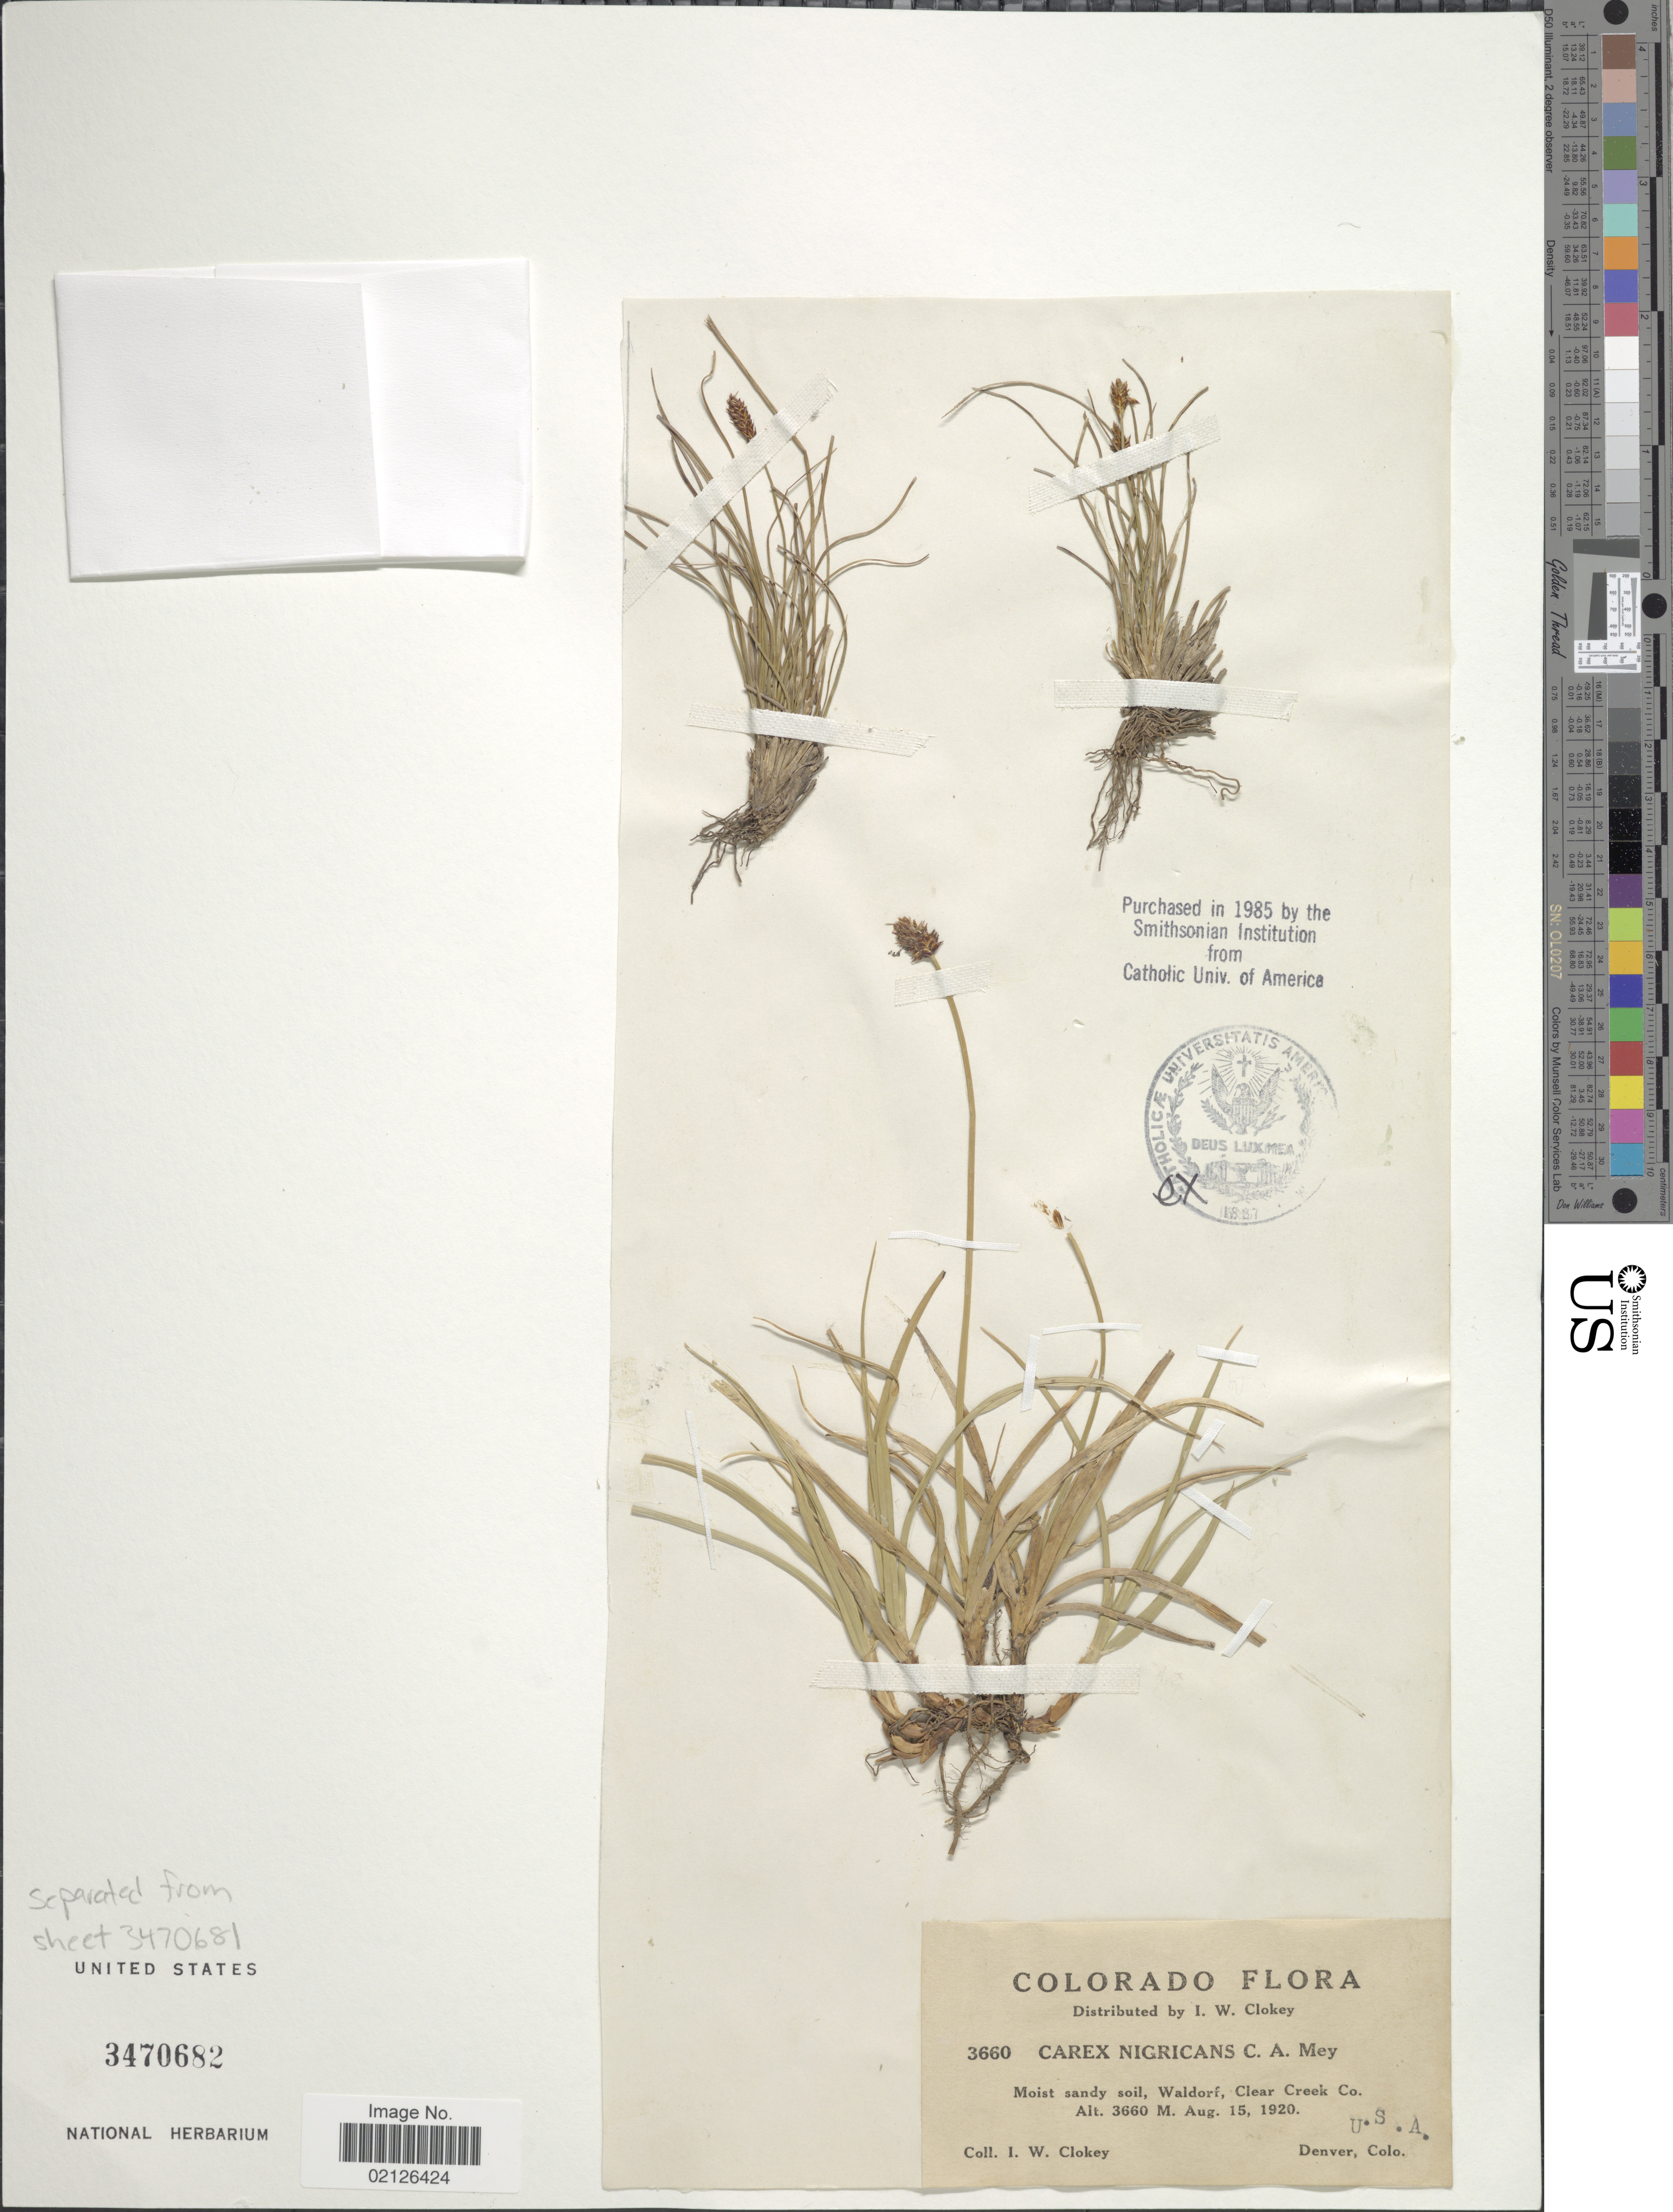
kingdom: Plantae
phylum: Tracheophyta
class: Liliopsida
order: Poales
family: Cyperaceae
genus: Carex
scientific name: Carex nigricans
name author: C.A. Mey.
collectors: I. W. Clokey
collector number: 3660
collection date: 1920-08-15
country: United States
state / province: Colorado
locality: Moist sandy soil, Waldorf, Cleer Co.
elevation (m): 3660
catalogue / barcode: US 3470682